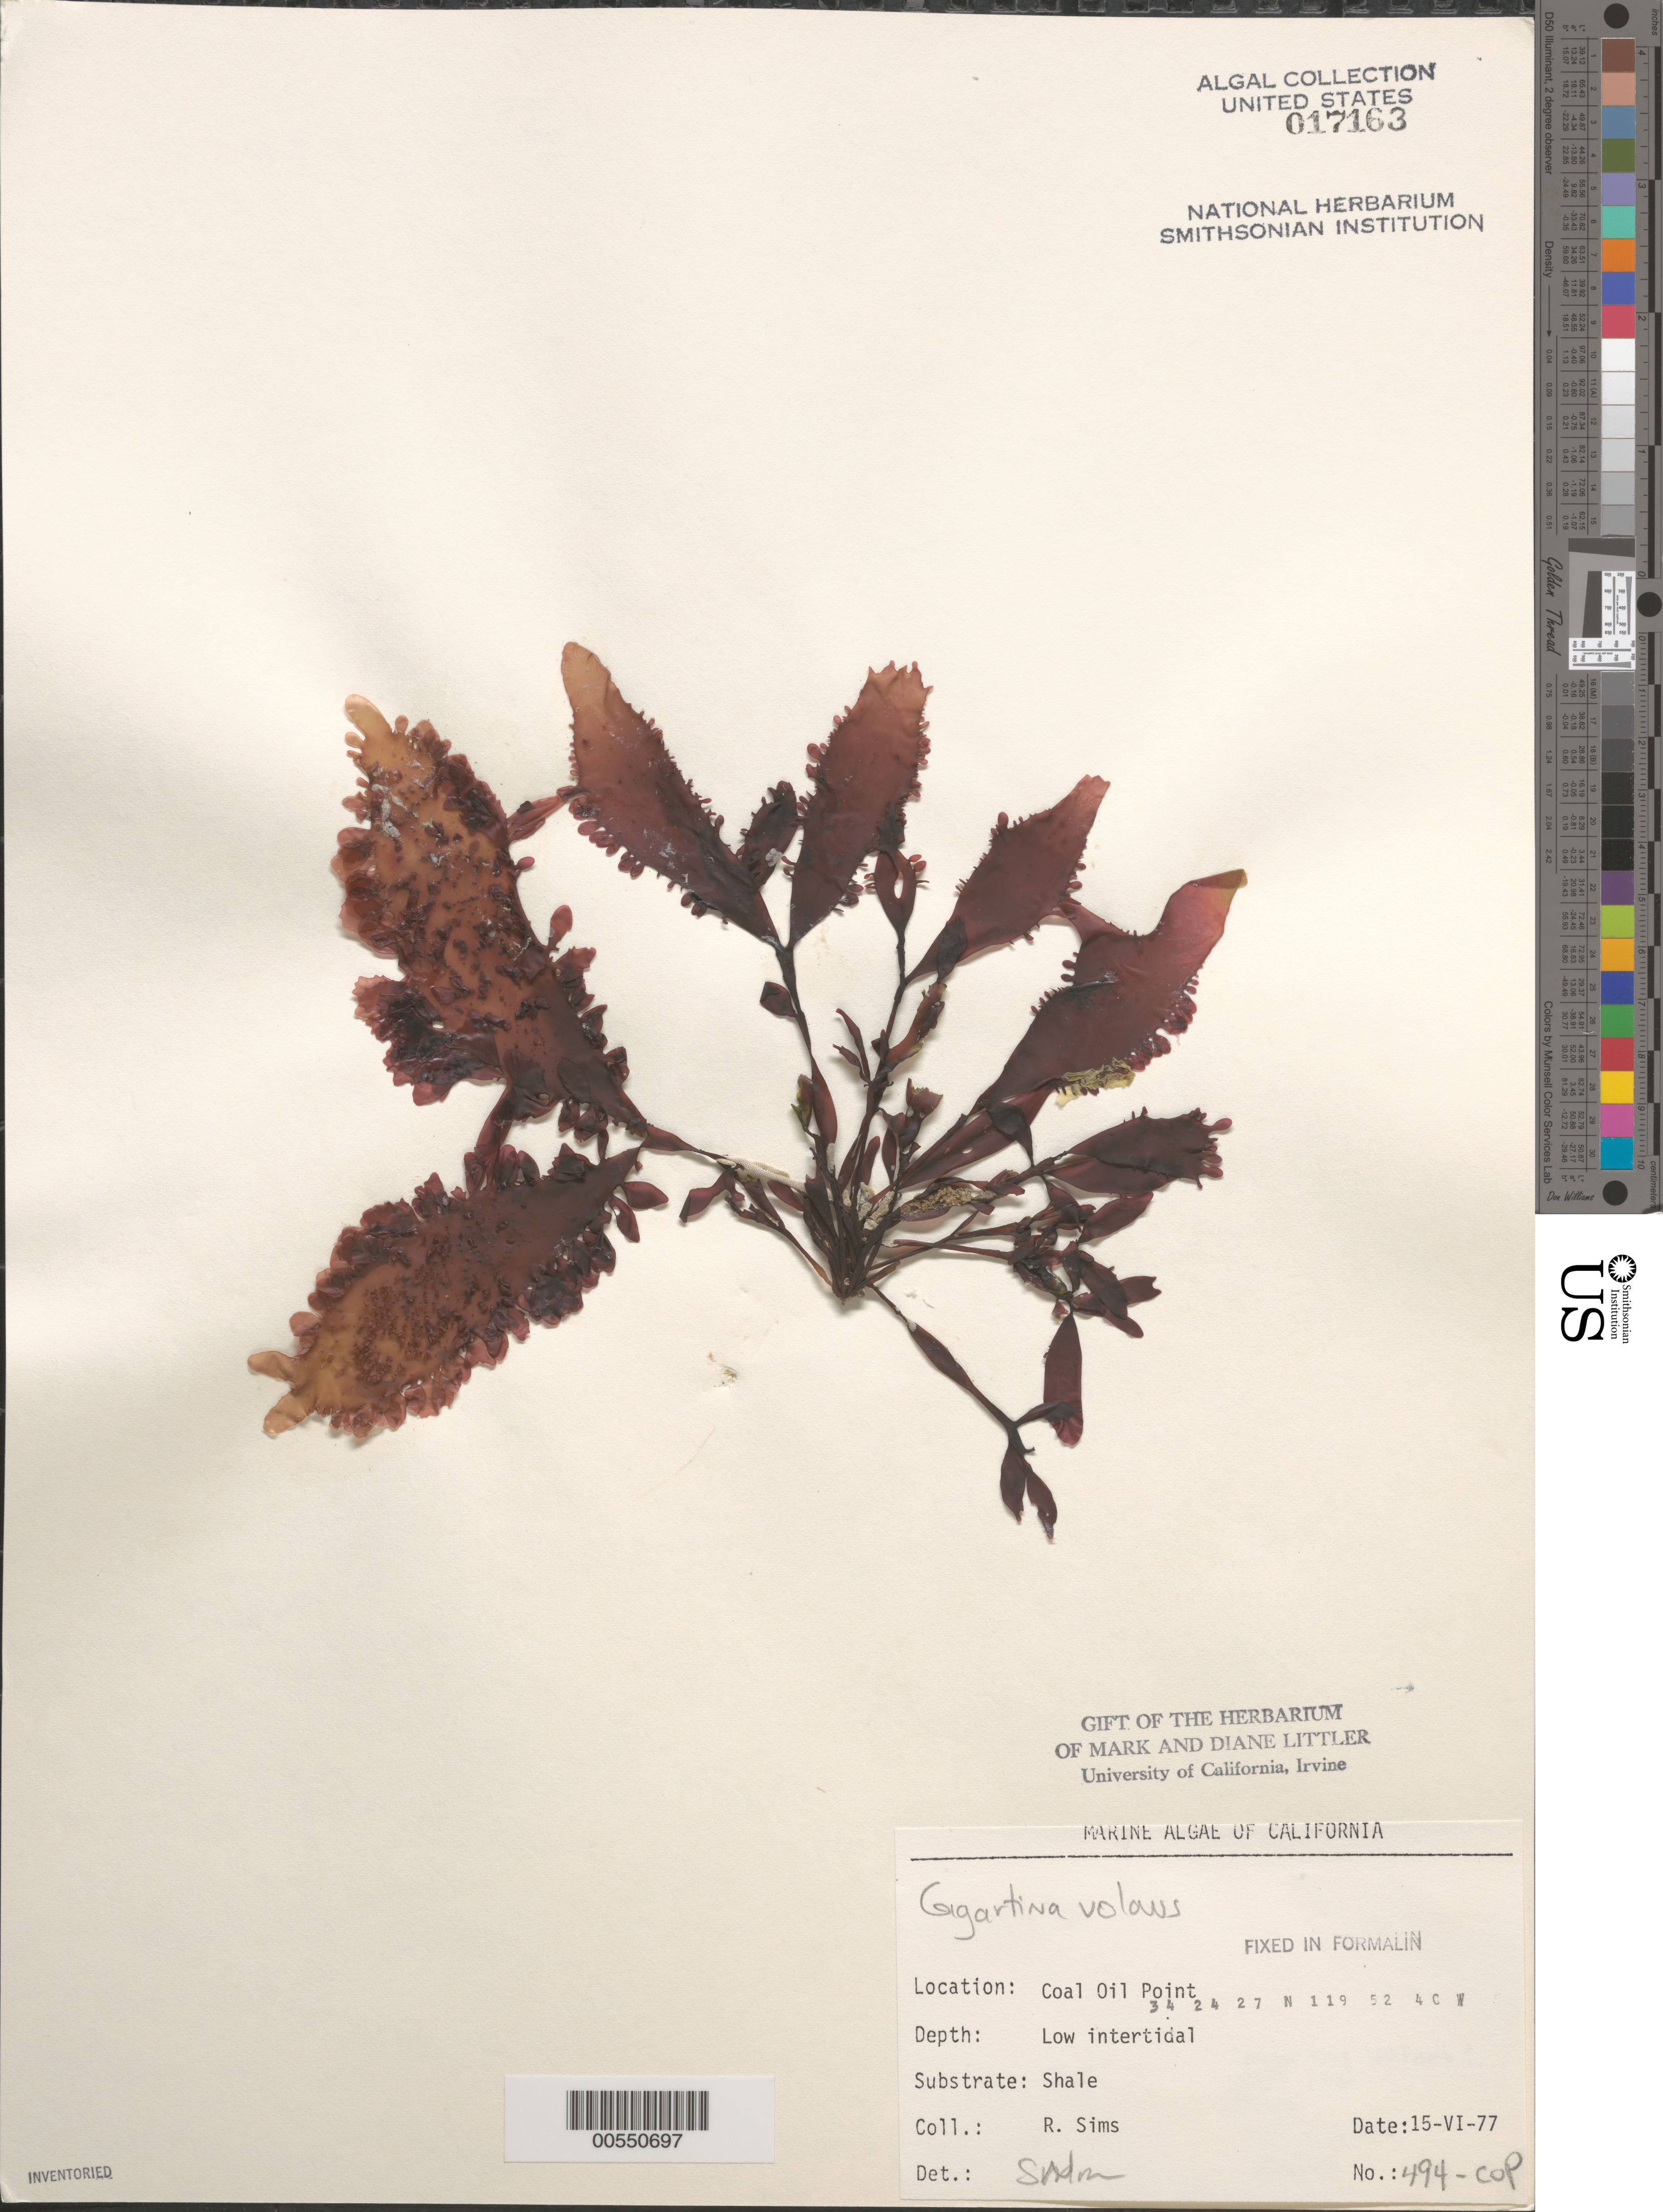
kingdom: Plantae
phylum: Rhodophyta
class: Florideophyceae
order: Gigartinales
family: Gigartinaceae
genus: Mazzaella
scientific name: Mazzaella volans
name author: (C. Agardh) Fredericq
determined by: Algae name updating Project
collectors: R. H. Sims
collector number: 494-cop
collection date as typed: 15 Jun 1977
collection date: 1977-06-15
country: United States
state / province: California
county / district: Santa Barbara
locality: Coal Oil Point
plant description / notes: BLM-SOCALBIGHT Rocky Intertidal Survey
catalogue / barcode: US 17163